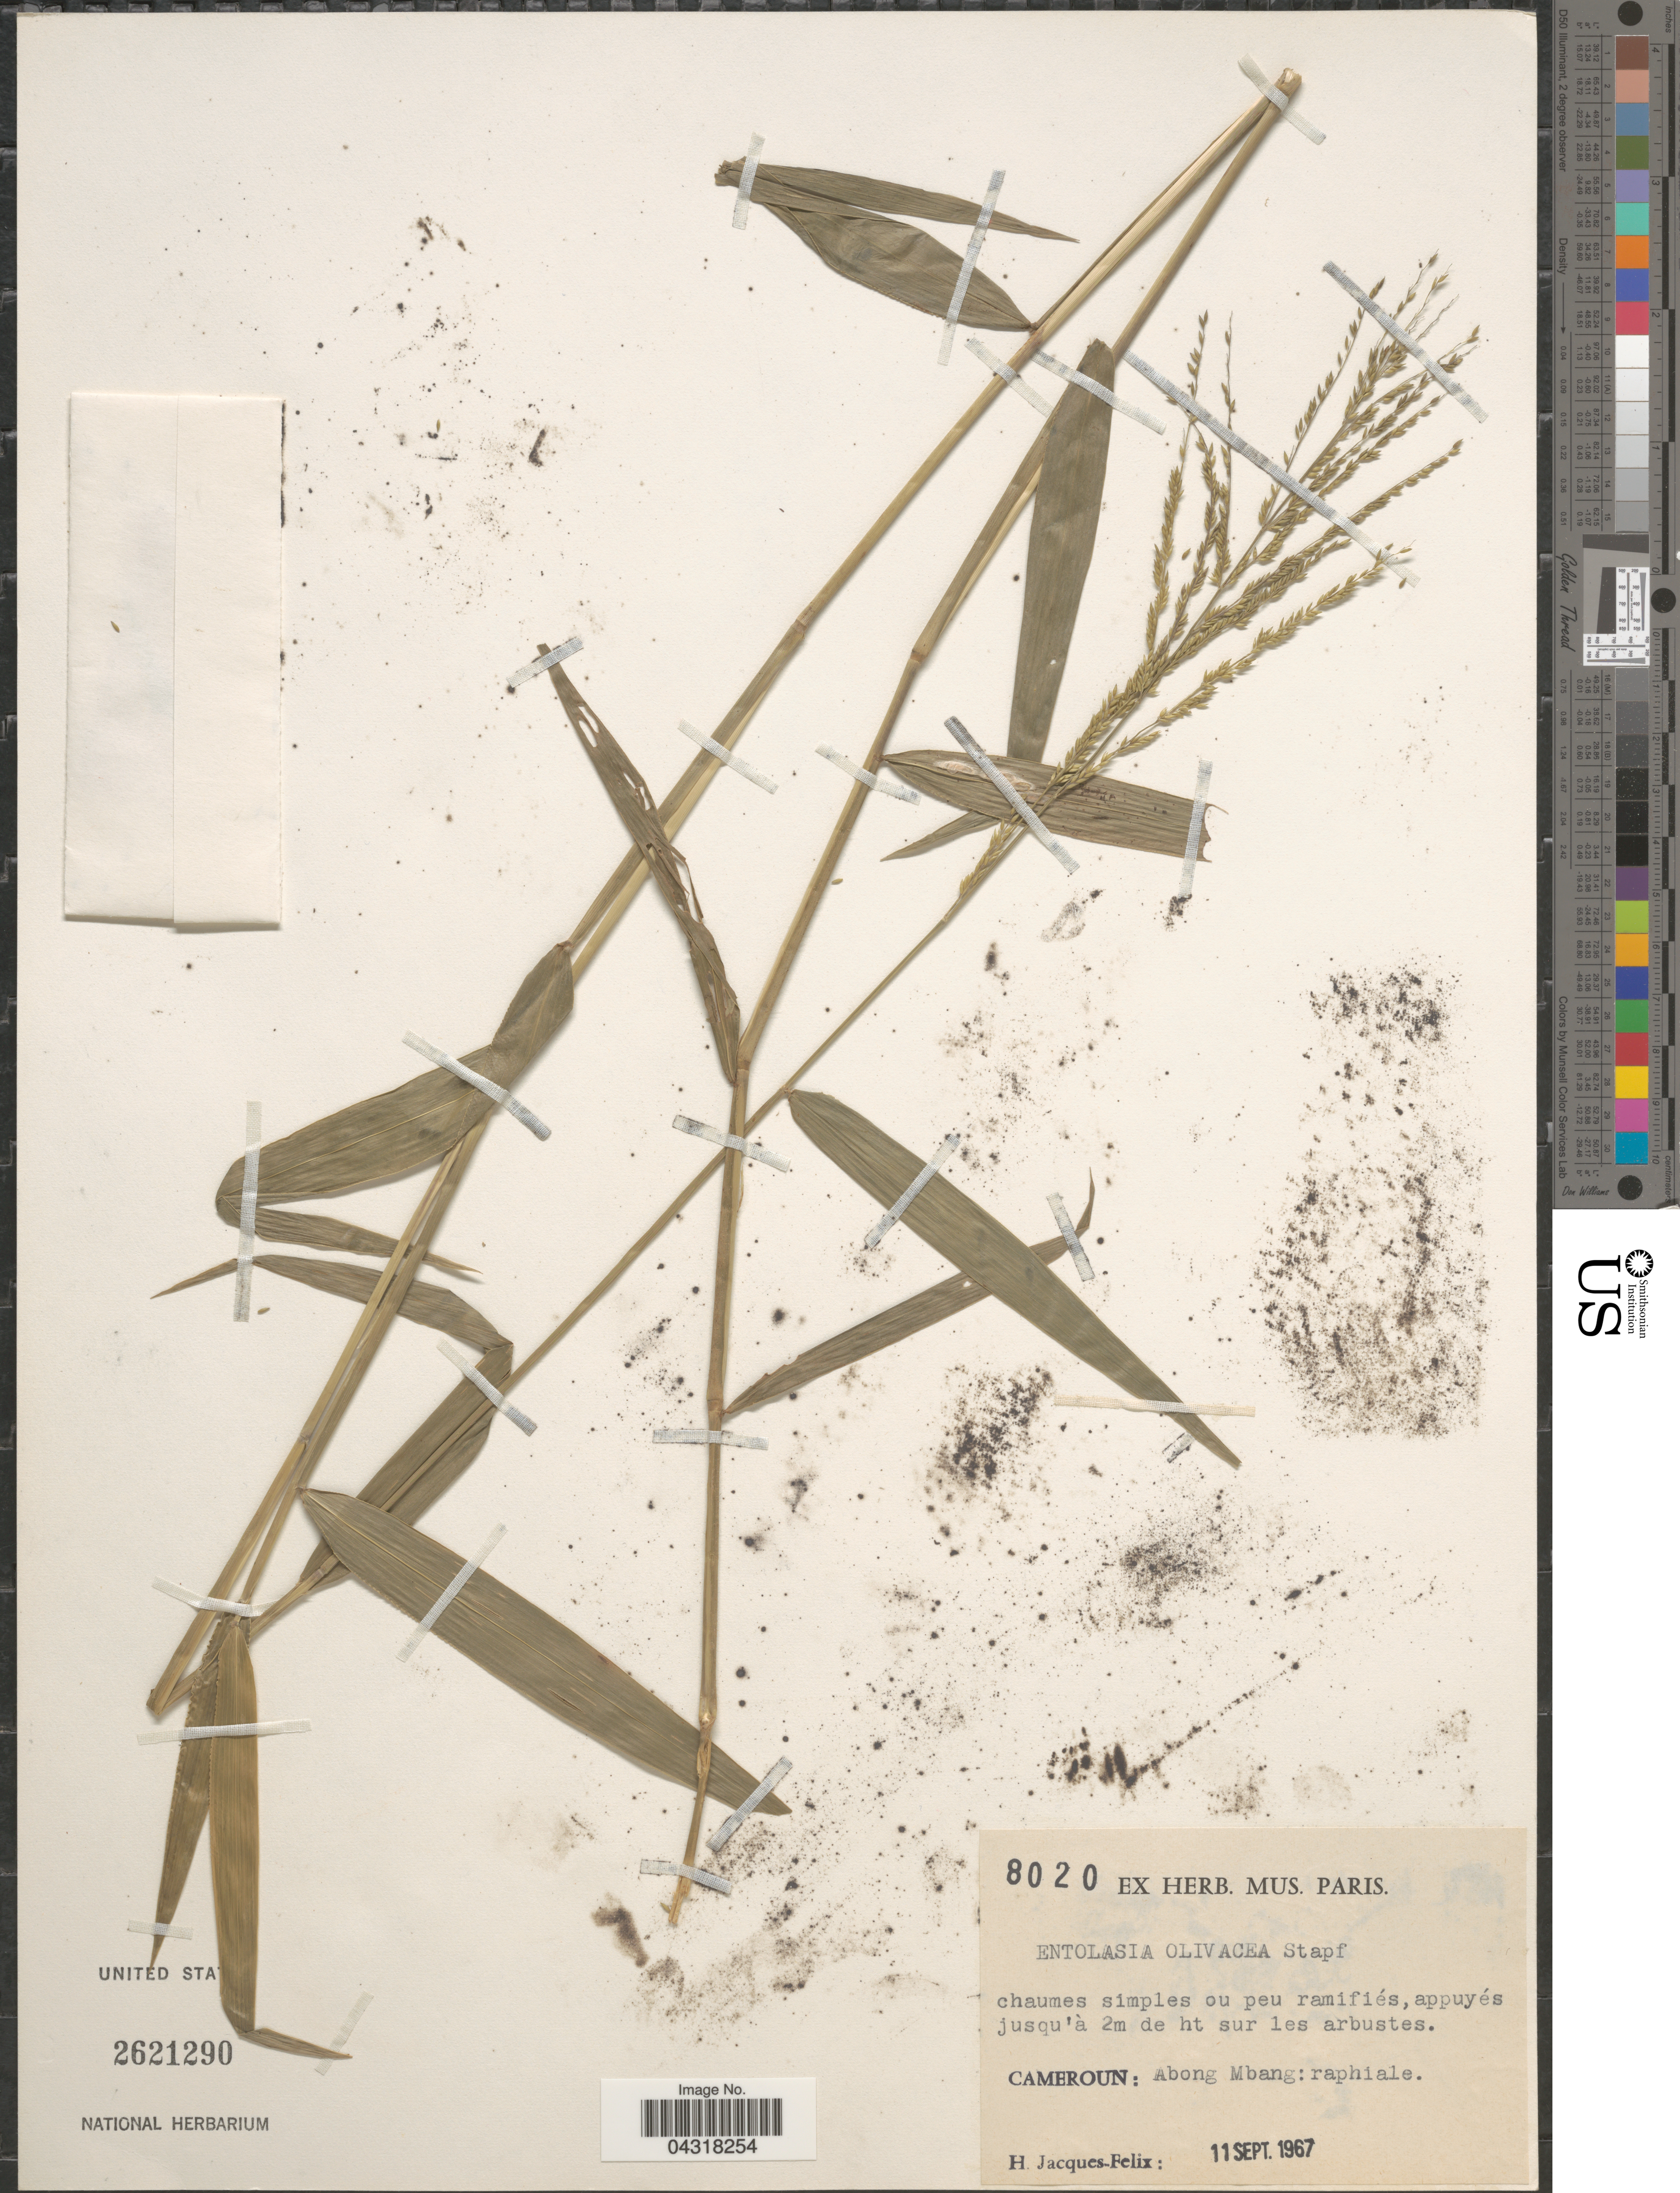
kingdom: Plantae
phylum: Tracheophyta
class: Liliopsida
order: Poales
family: Poaceae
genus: Entolasia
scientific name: Entolasia olivacea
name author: Stapf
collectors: H. Jacques-Félix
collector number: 8020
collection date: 1967-09-11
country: Cameroon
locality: Abong Mbang: raphiale.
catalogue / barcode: US 2621290